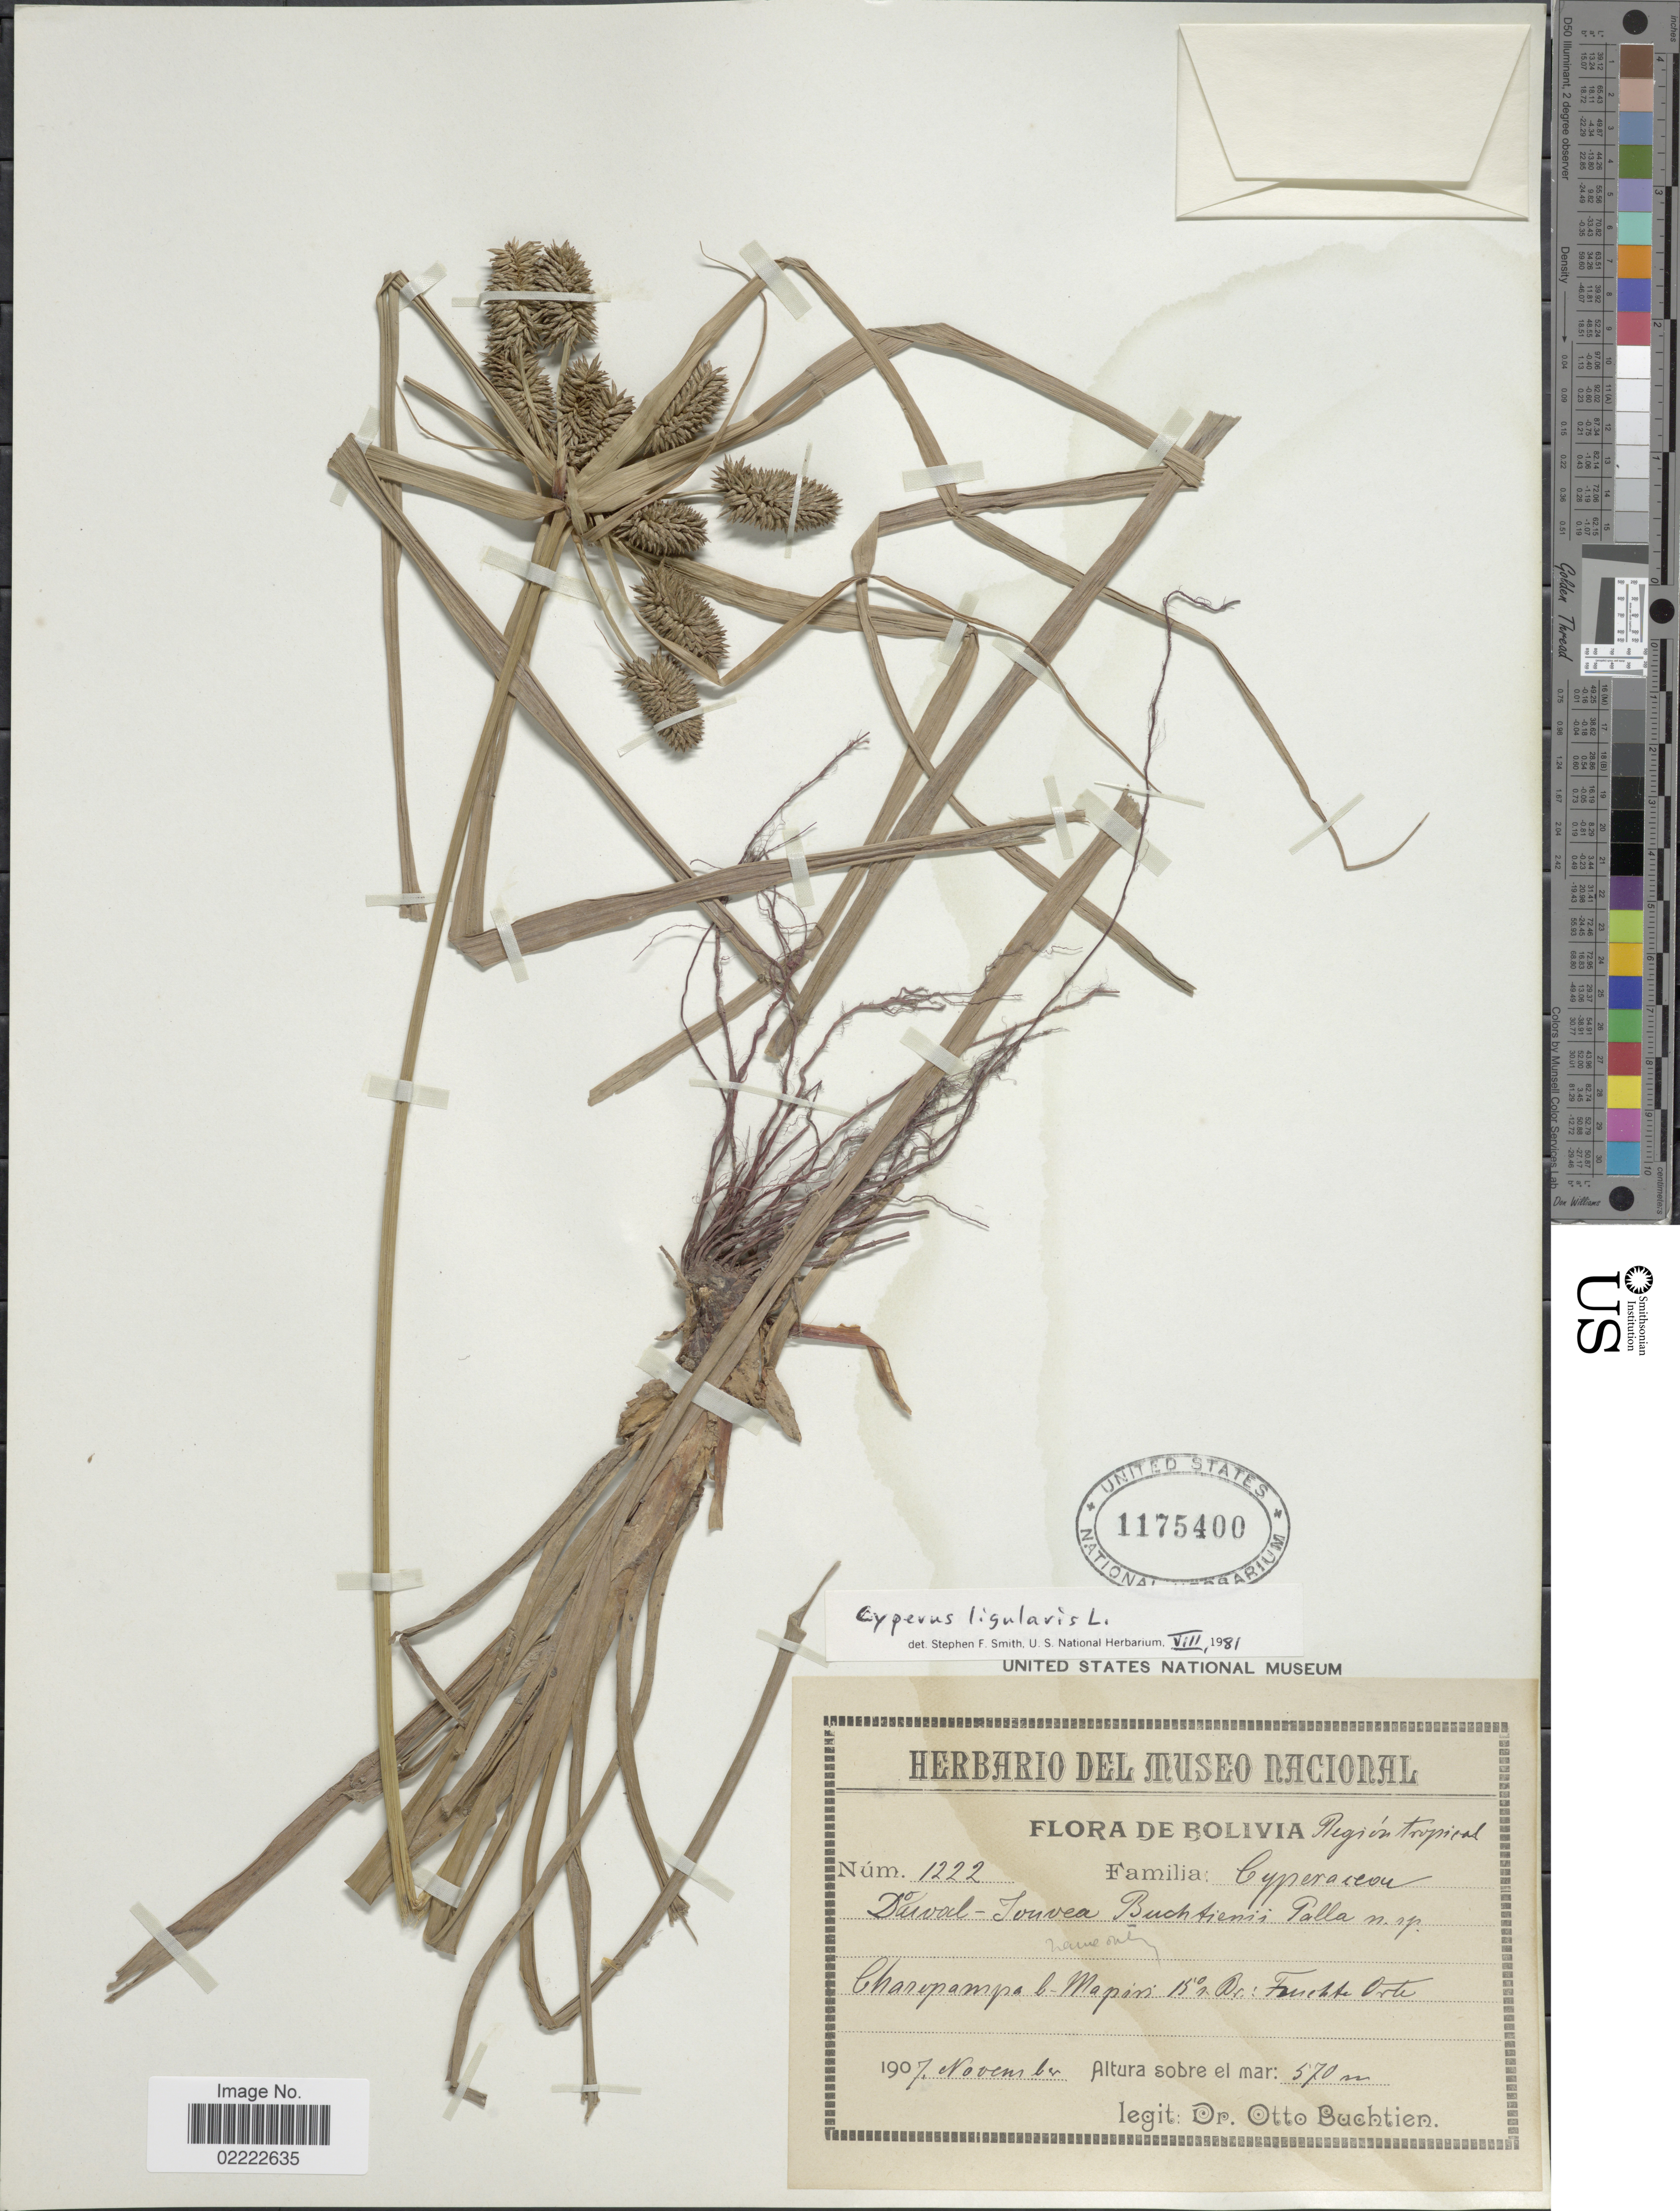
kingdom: Plantae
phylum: Tracheophyta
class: Liliopsida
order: Poales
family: Cyperaceae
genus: Cyperus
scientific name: Cyperus ligularis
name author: L.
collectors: O. Buchtien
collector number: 1222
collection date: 1907-11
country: Bolivia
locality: Región tropical, Charopampa b. Mapiri 15° n Br: Fuechte Orte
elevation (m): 570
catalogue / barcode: US 1175400